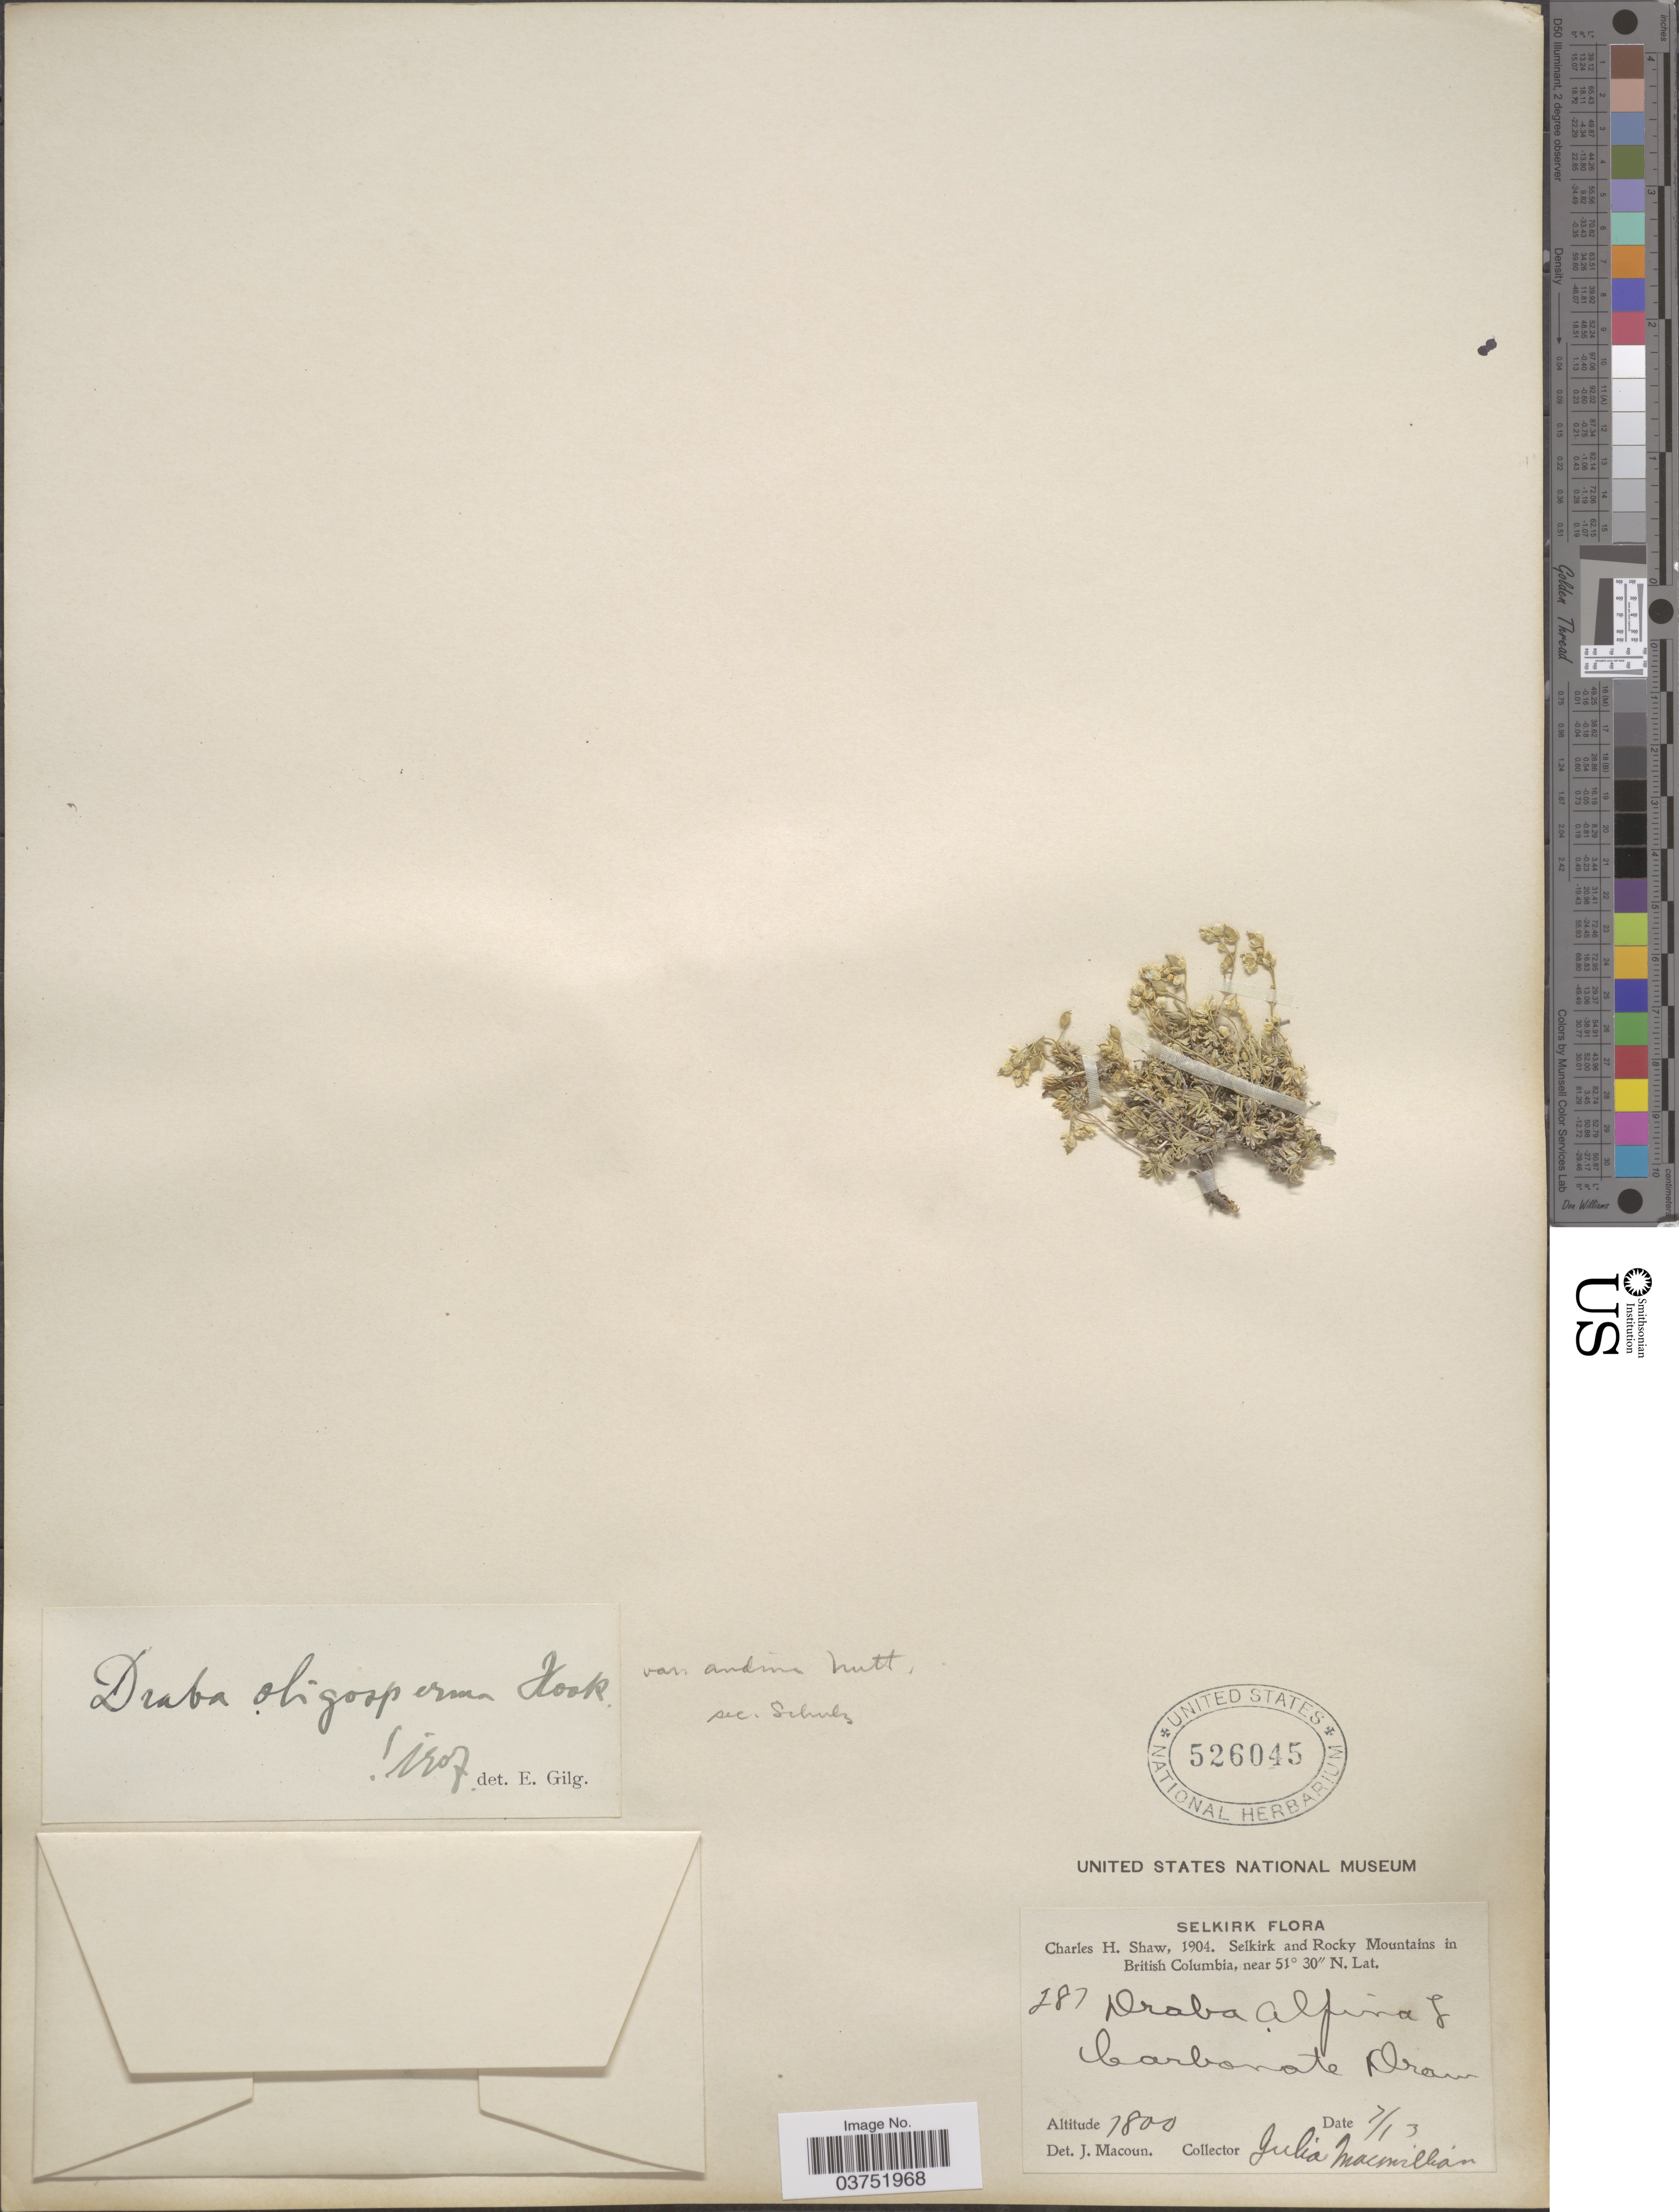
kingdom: Plantae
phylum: Tracheophyta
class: Magnoliopsida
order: Brassicales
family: Brassicaceae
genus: Draba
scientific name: Draba oligosperma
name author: Hook.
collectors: J. MacMillian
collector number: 287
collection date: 1904-07-13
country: Canada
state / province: British Columbia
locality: Selkirk and Rocky Mountains in British Columbia.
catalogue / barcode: US 526045